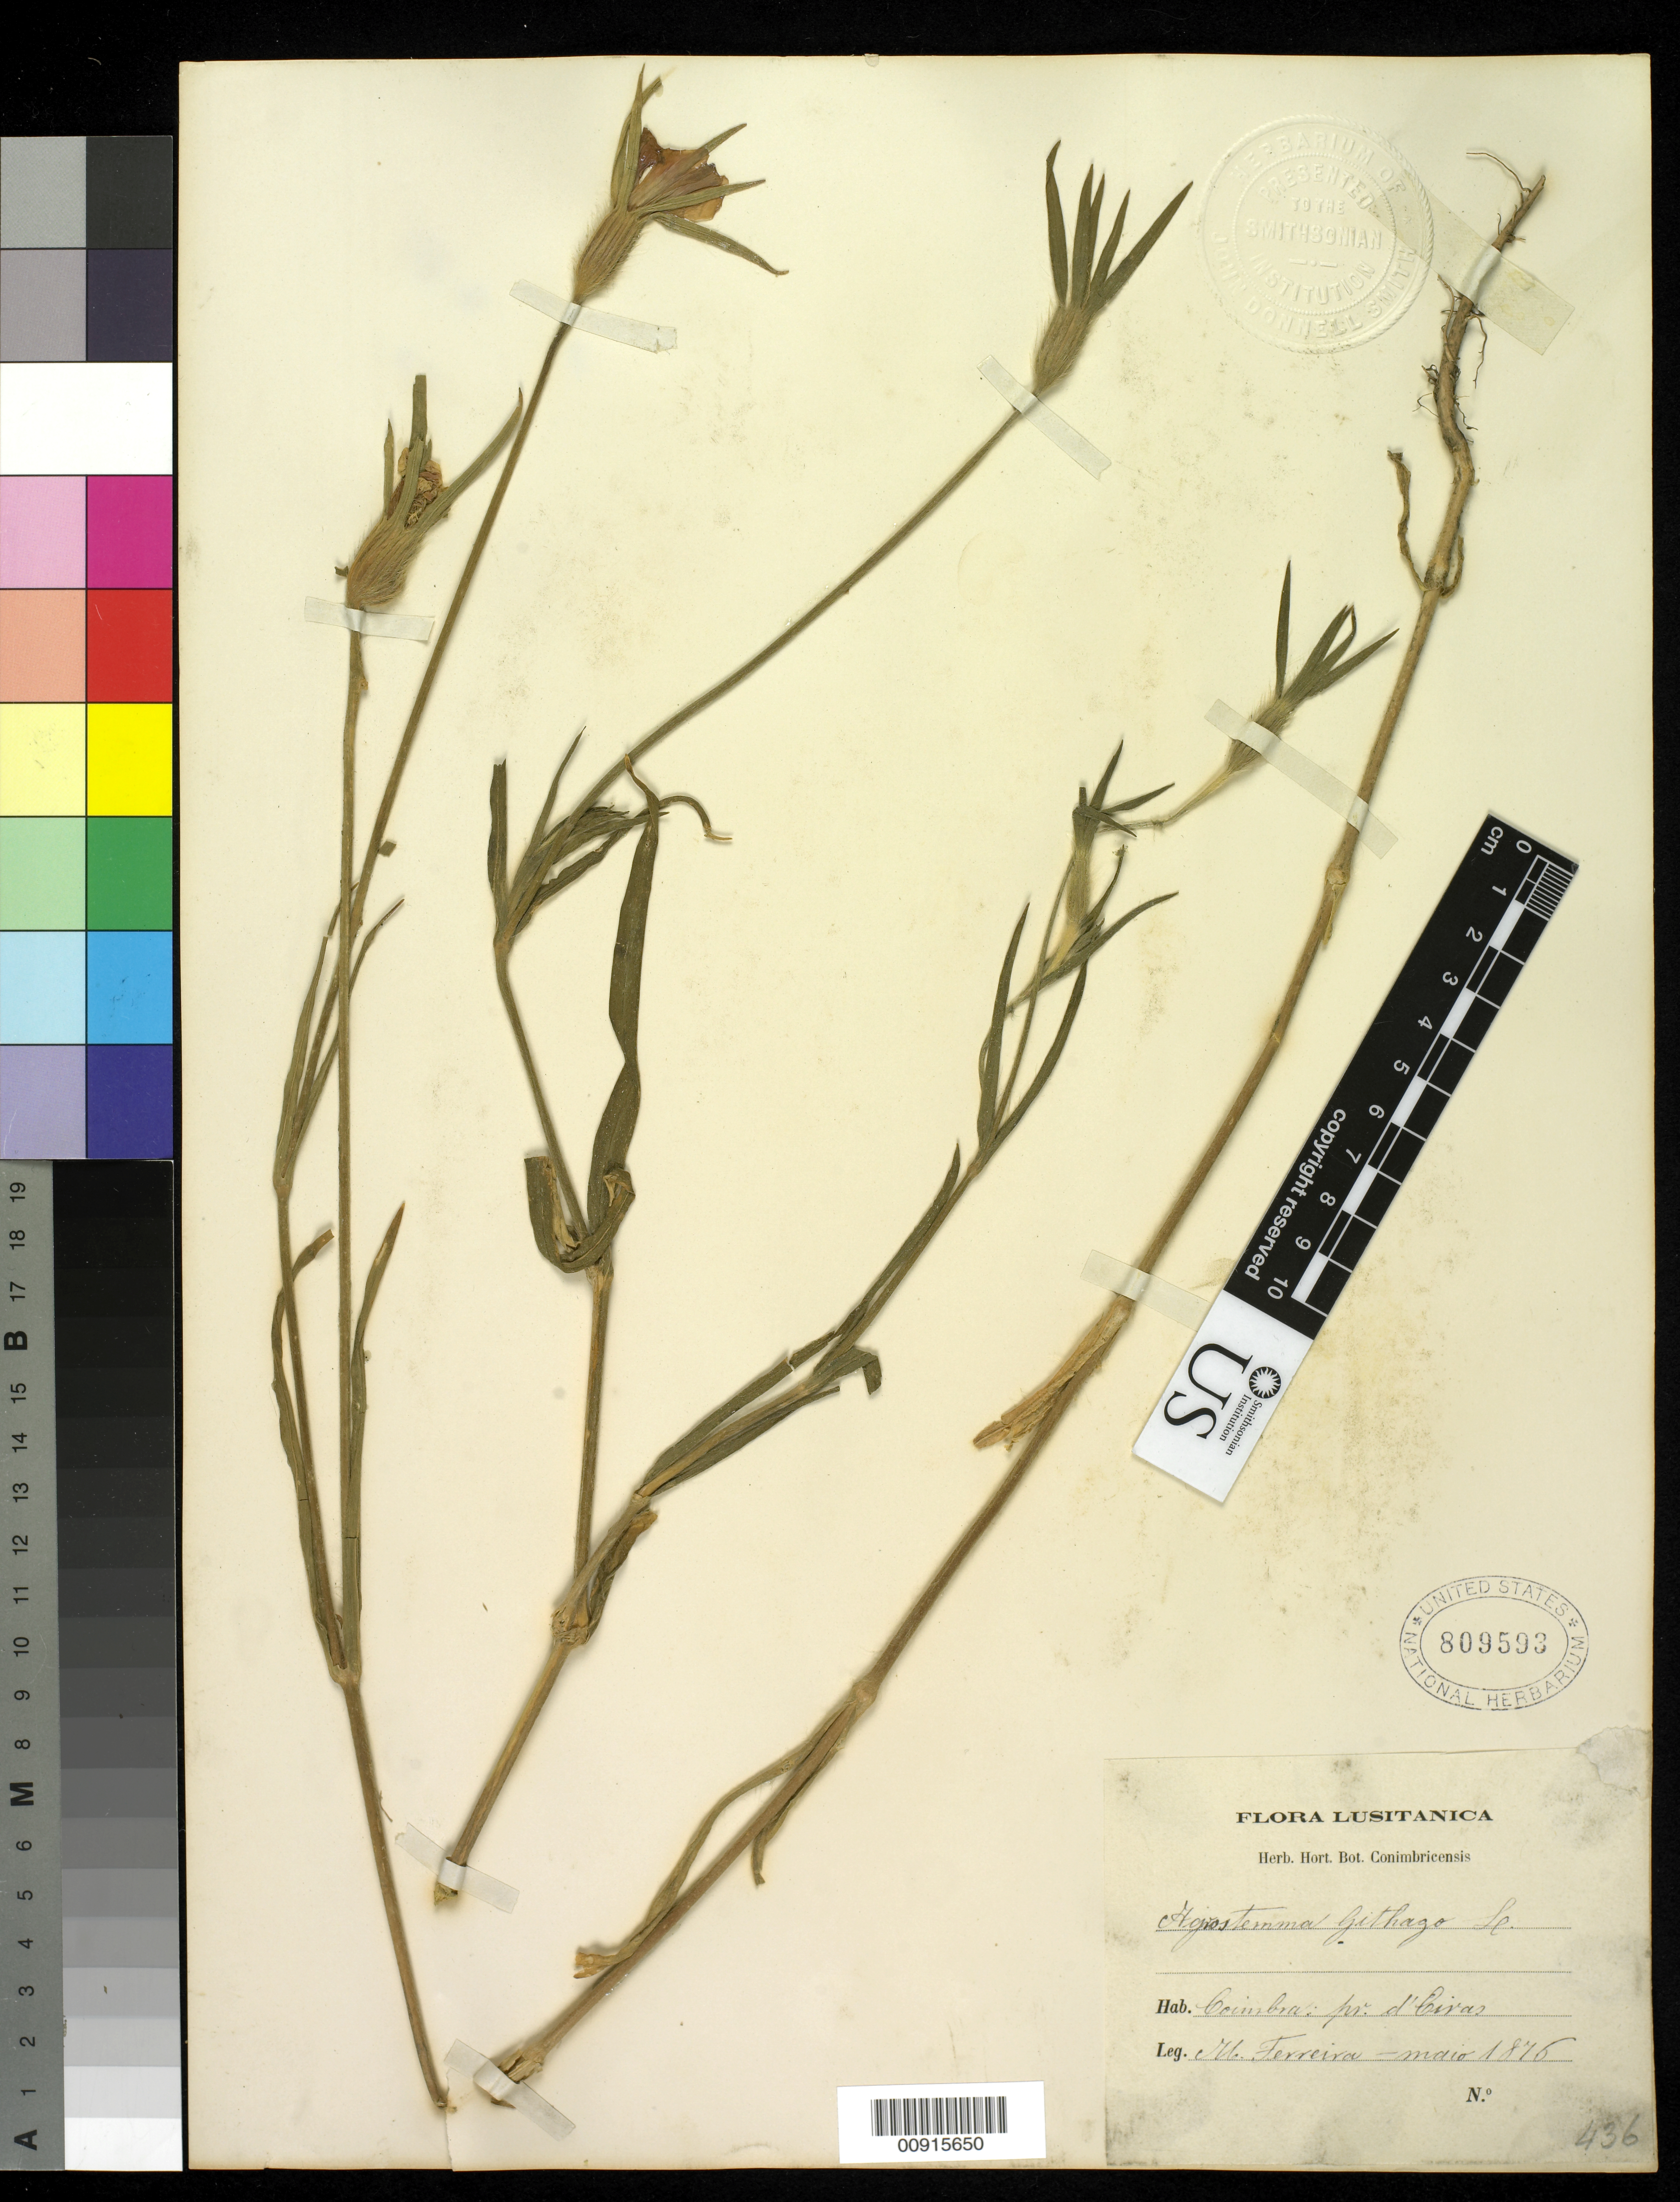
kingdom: Plantae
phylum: Tracheophyta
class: Magnoliopsida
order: Caryophyllales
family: Caryophyllaceae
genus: Agrostemma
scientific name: Agrostemma githago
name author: L.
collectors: M. Ferreira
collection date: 1876-05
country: Portugal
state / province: Coimbra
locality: nr Ciras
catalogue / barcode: US 809593